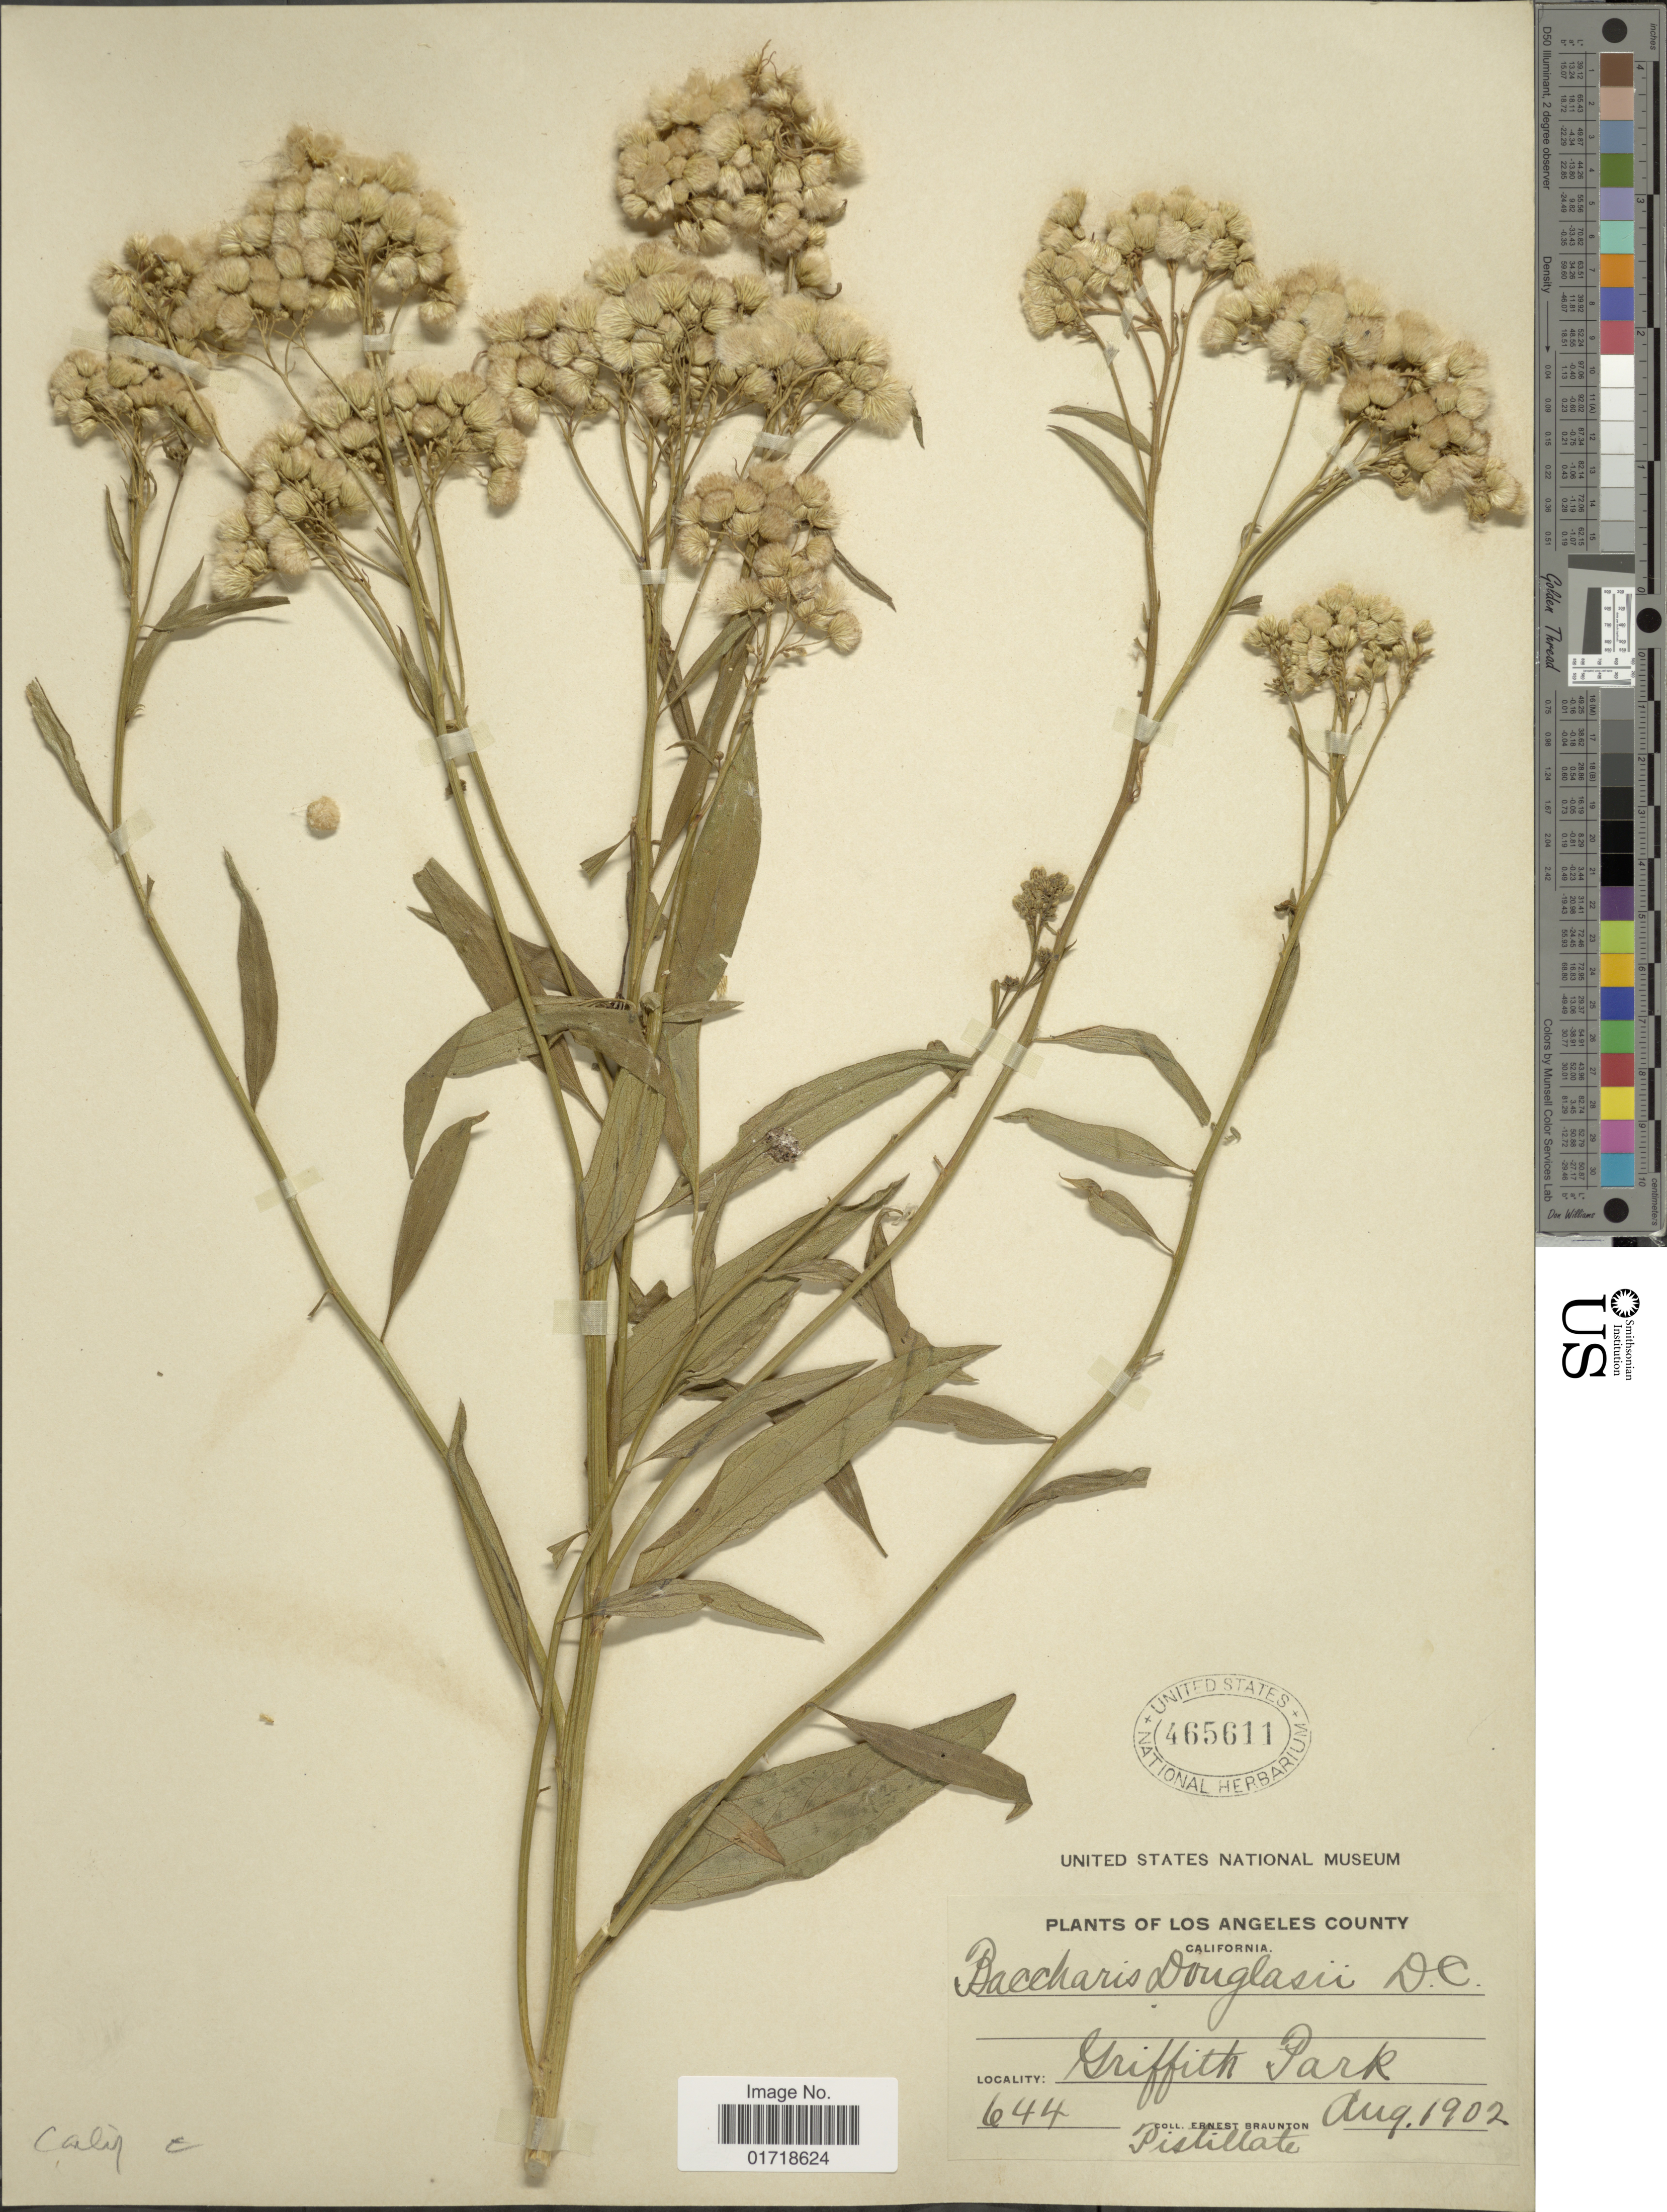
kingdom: Plantae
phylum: Tracheophyta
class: Magnoliopsida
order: Asterales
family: Asteraceae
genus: Baccharis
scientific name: Baccharis douglasii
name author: DC.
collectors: E. Braunton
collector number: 644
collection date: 1902-08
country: United States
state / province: California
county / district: Los Angeles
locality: Los Angeles County, Griffith Park.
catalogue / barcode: US 465611